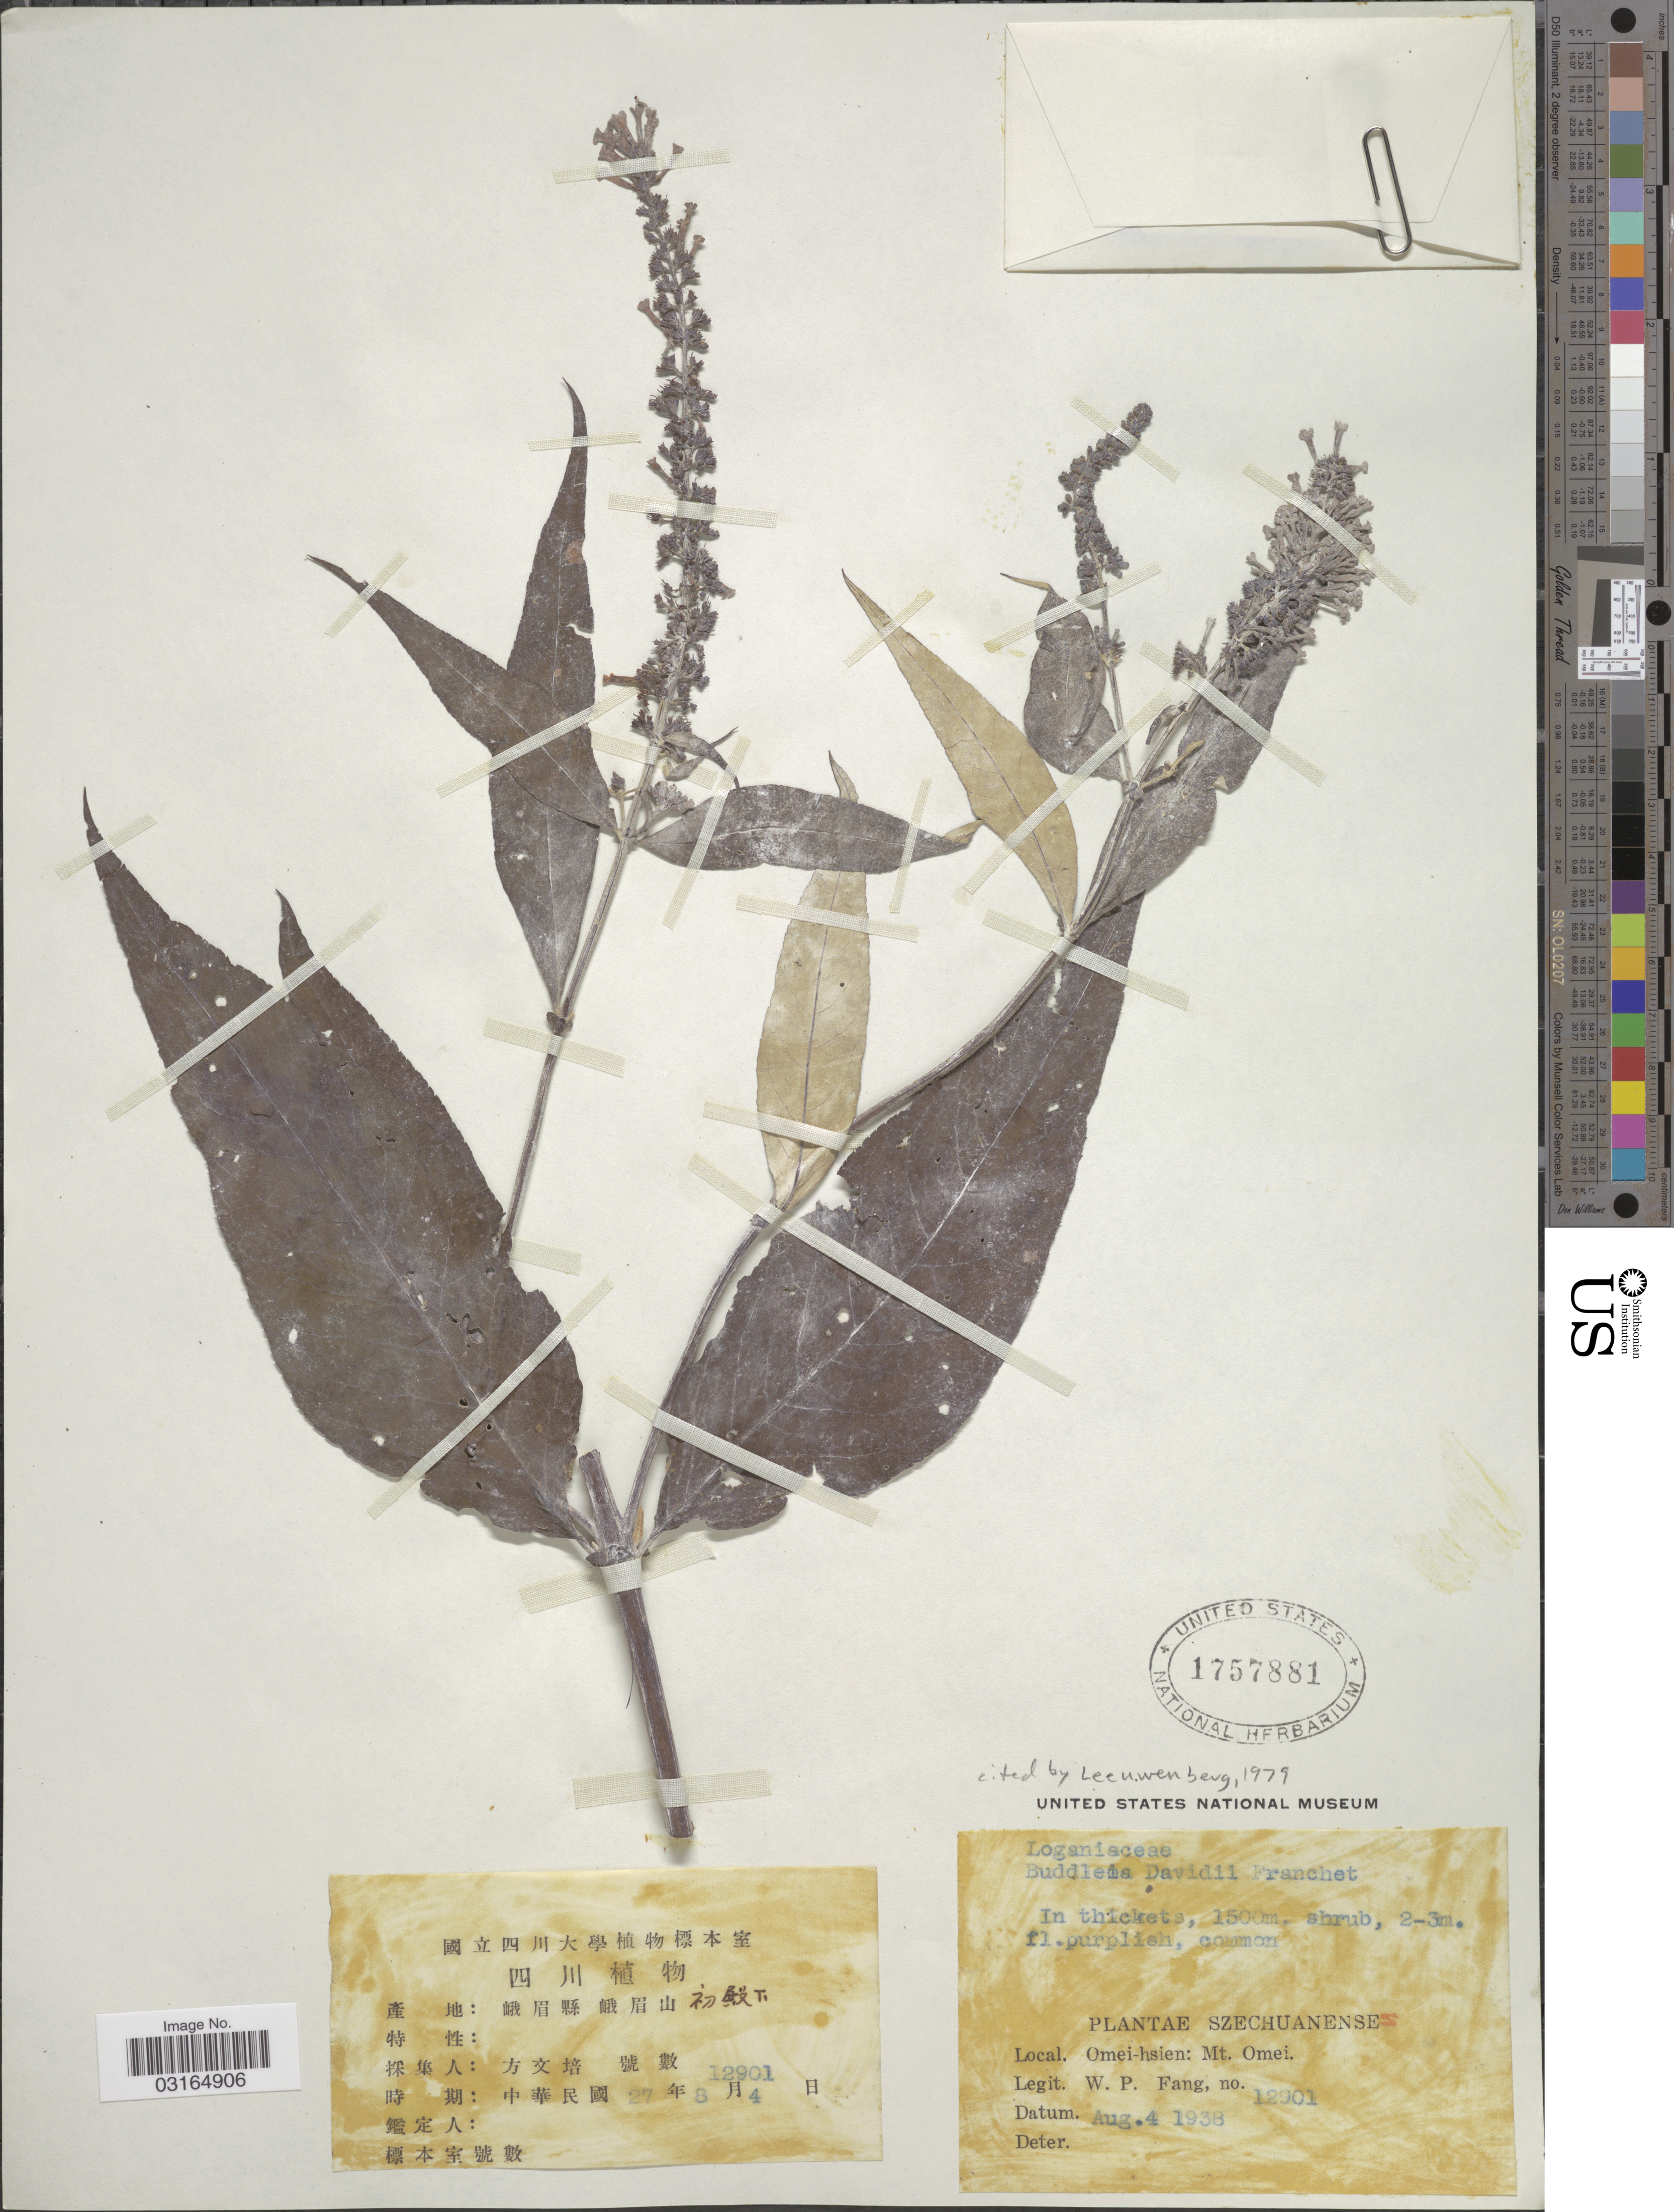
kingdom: Plantae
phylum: Tracheophyta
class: Magnoliopsida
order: Lamiales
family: Scrophulariaceae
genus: Buddleja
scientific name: Buddleja davidii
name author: Franch.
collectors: W. P. Fang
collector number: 12901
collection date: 1938-08-04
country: China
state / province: Sichuan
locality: Omei-hsien: Mt. Omei. Szechuanenses.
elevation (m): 1500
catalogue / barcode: US 1757881